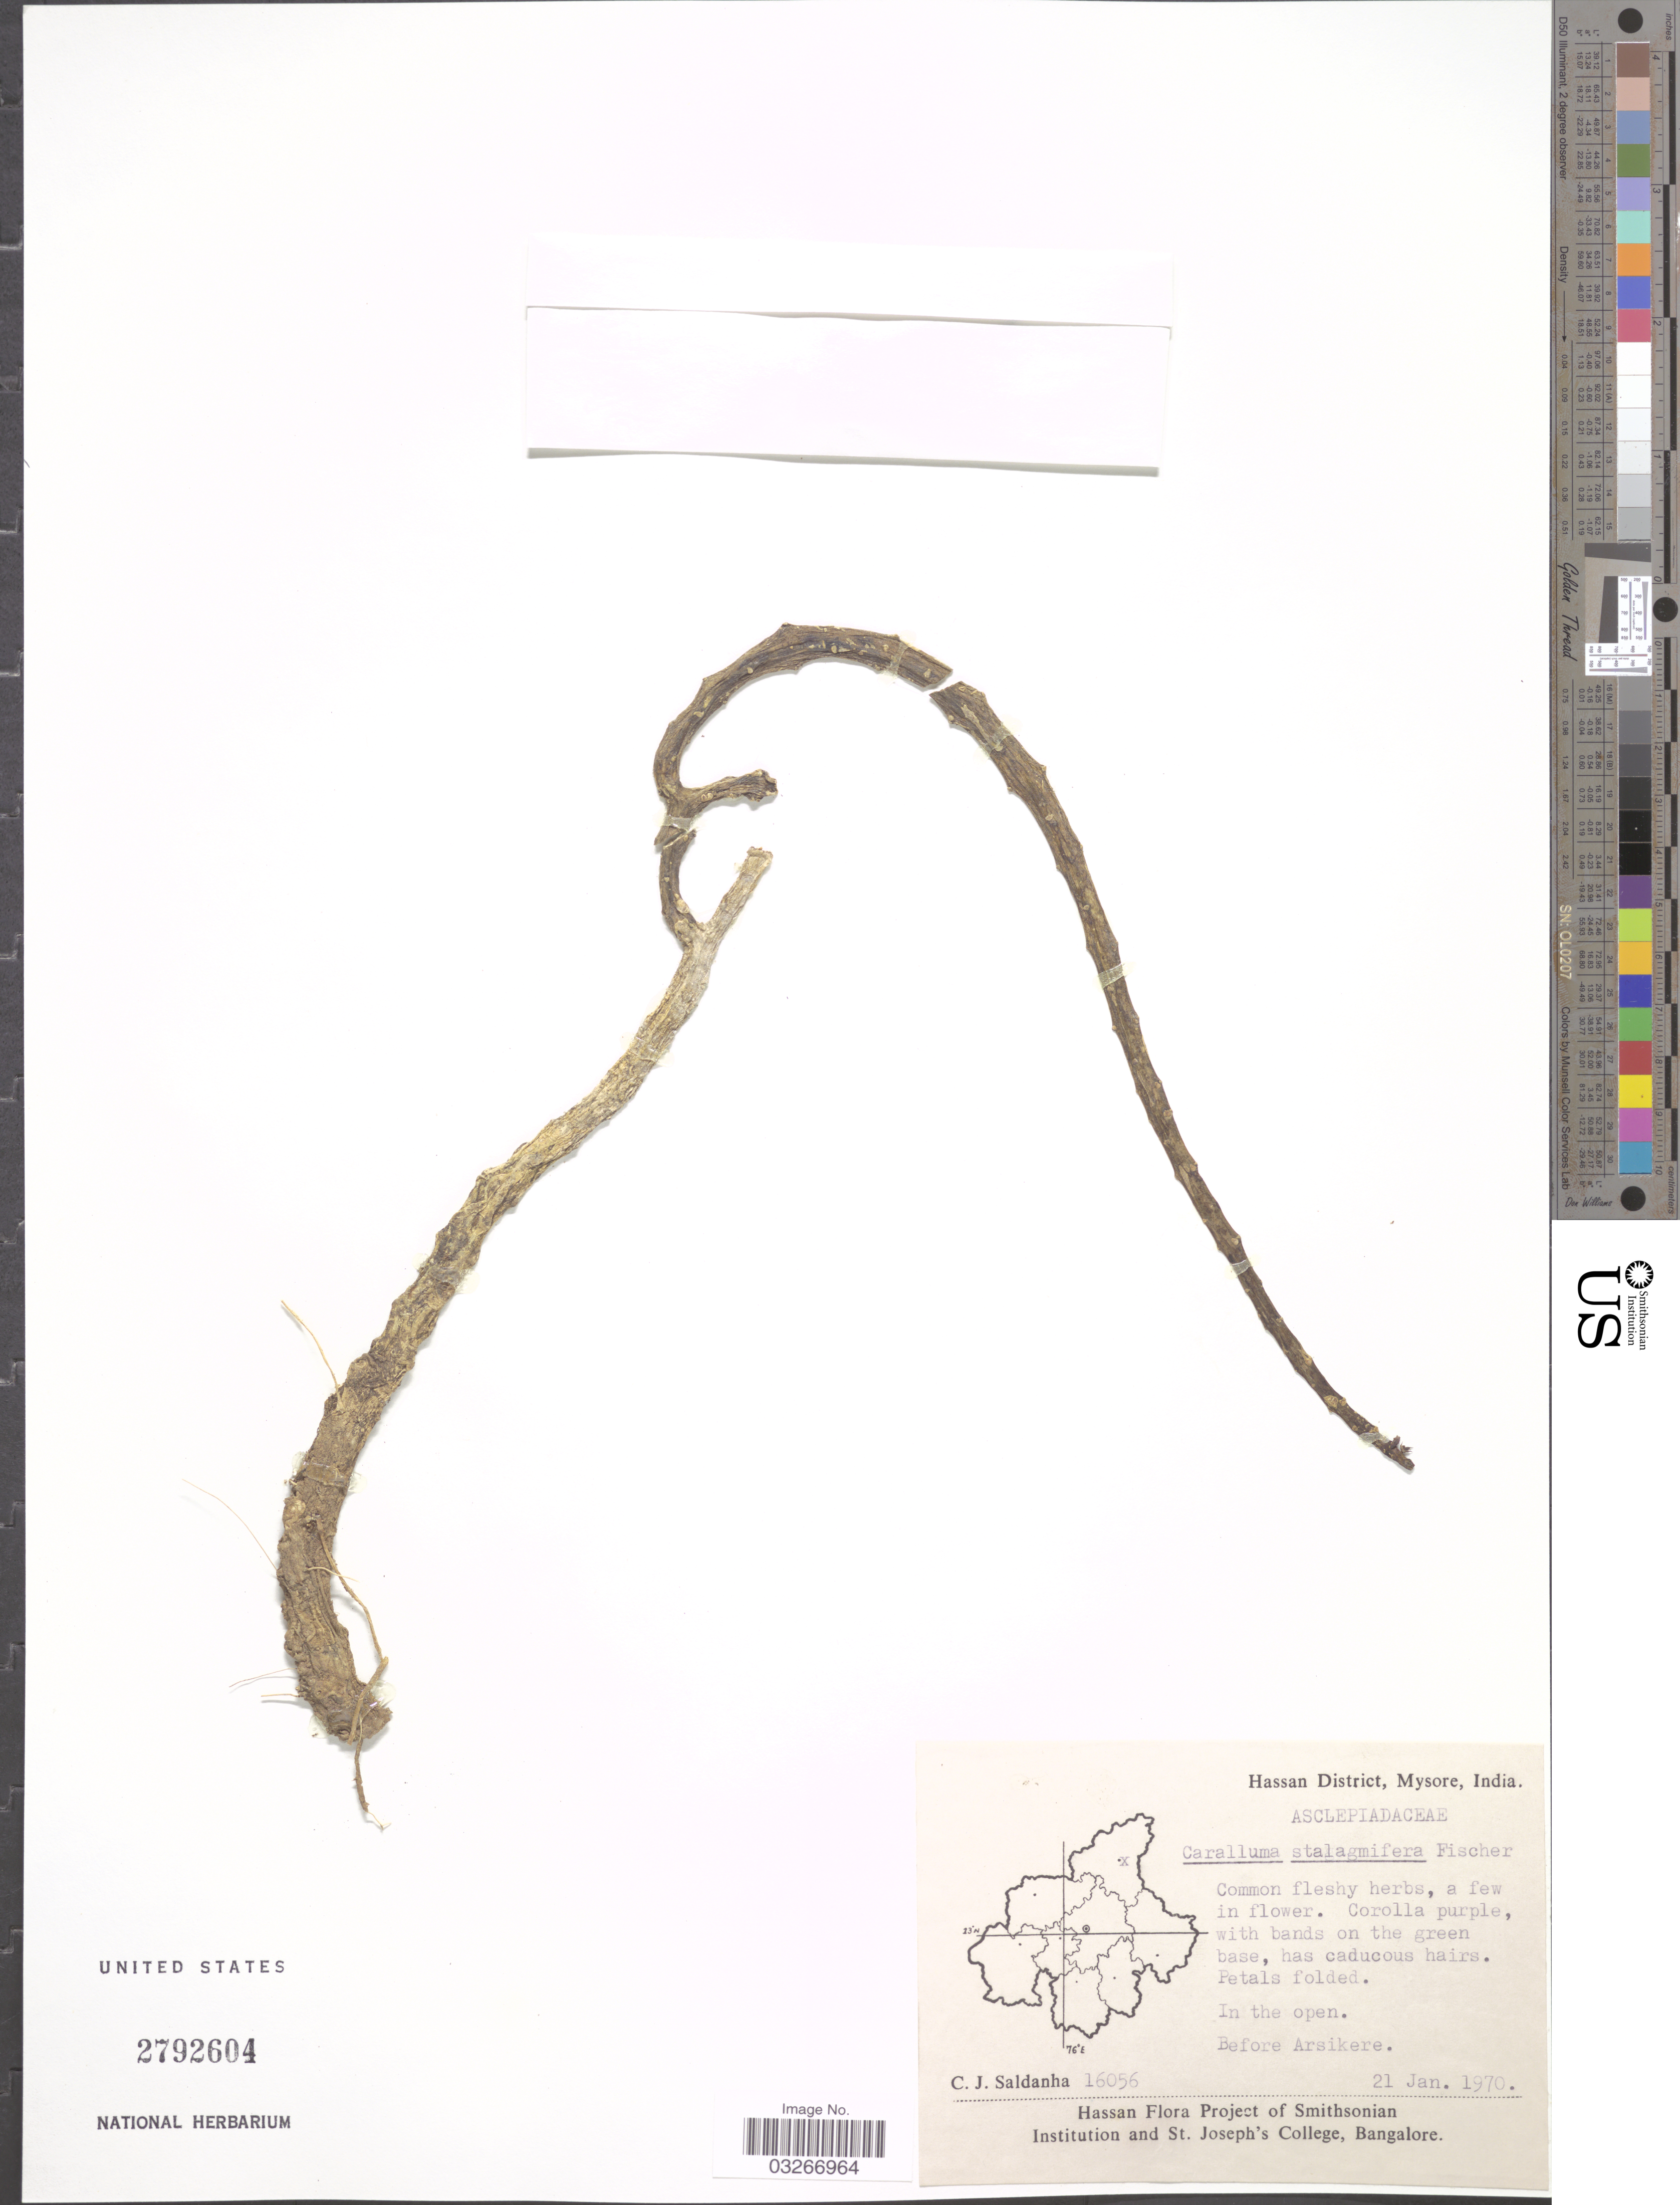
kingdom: Plantae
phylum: Tracheophyta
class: Magnoliopsida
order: Gentianales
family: Apocynaceae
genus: Caralluma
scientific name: Caralluma stalagmifera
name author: C.E.C. Fisch.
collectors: C. J. Saldanha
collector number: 16056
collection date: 1970-01-21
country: India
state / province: Karnataka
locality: Hassan District, Mysore. Before Arsikere.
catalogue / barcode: US 2792604